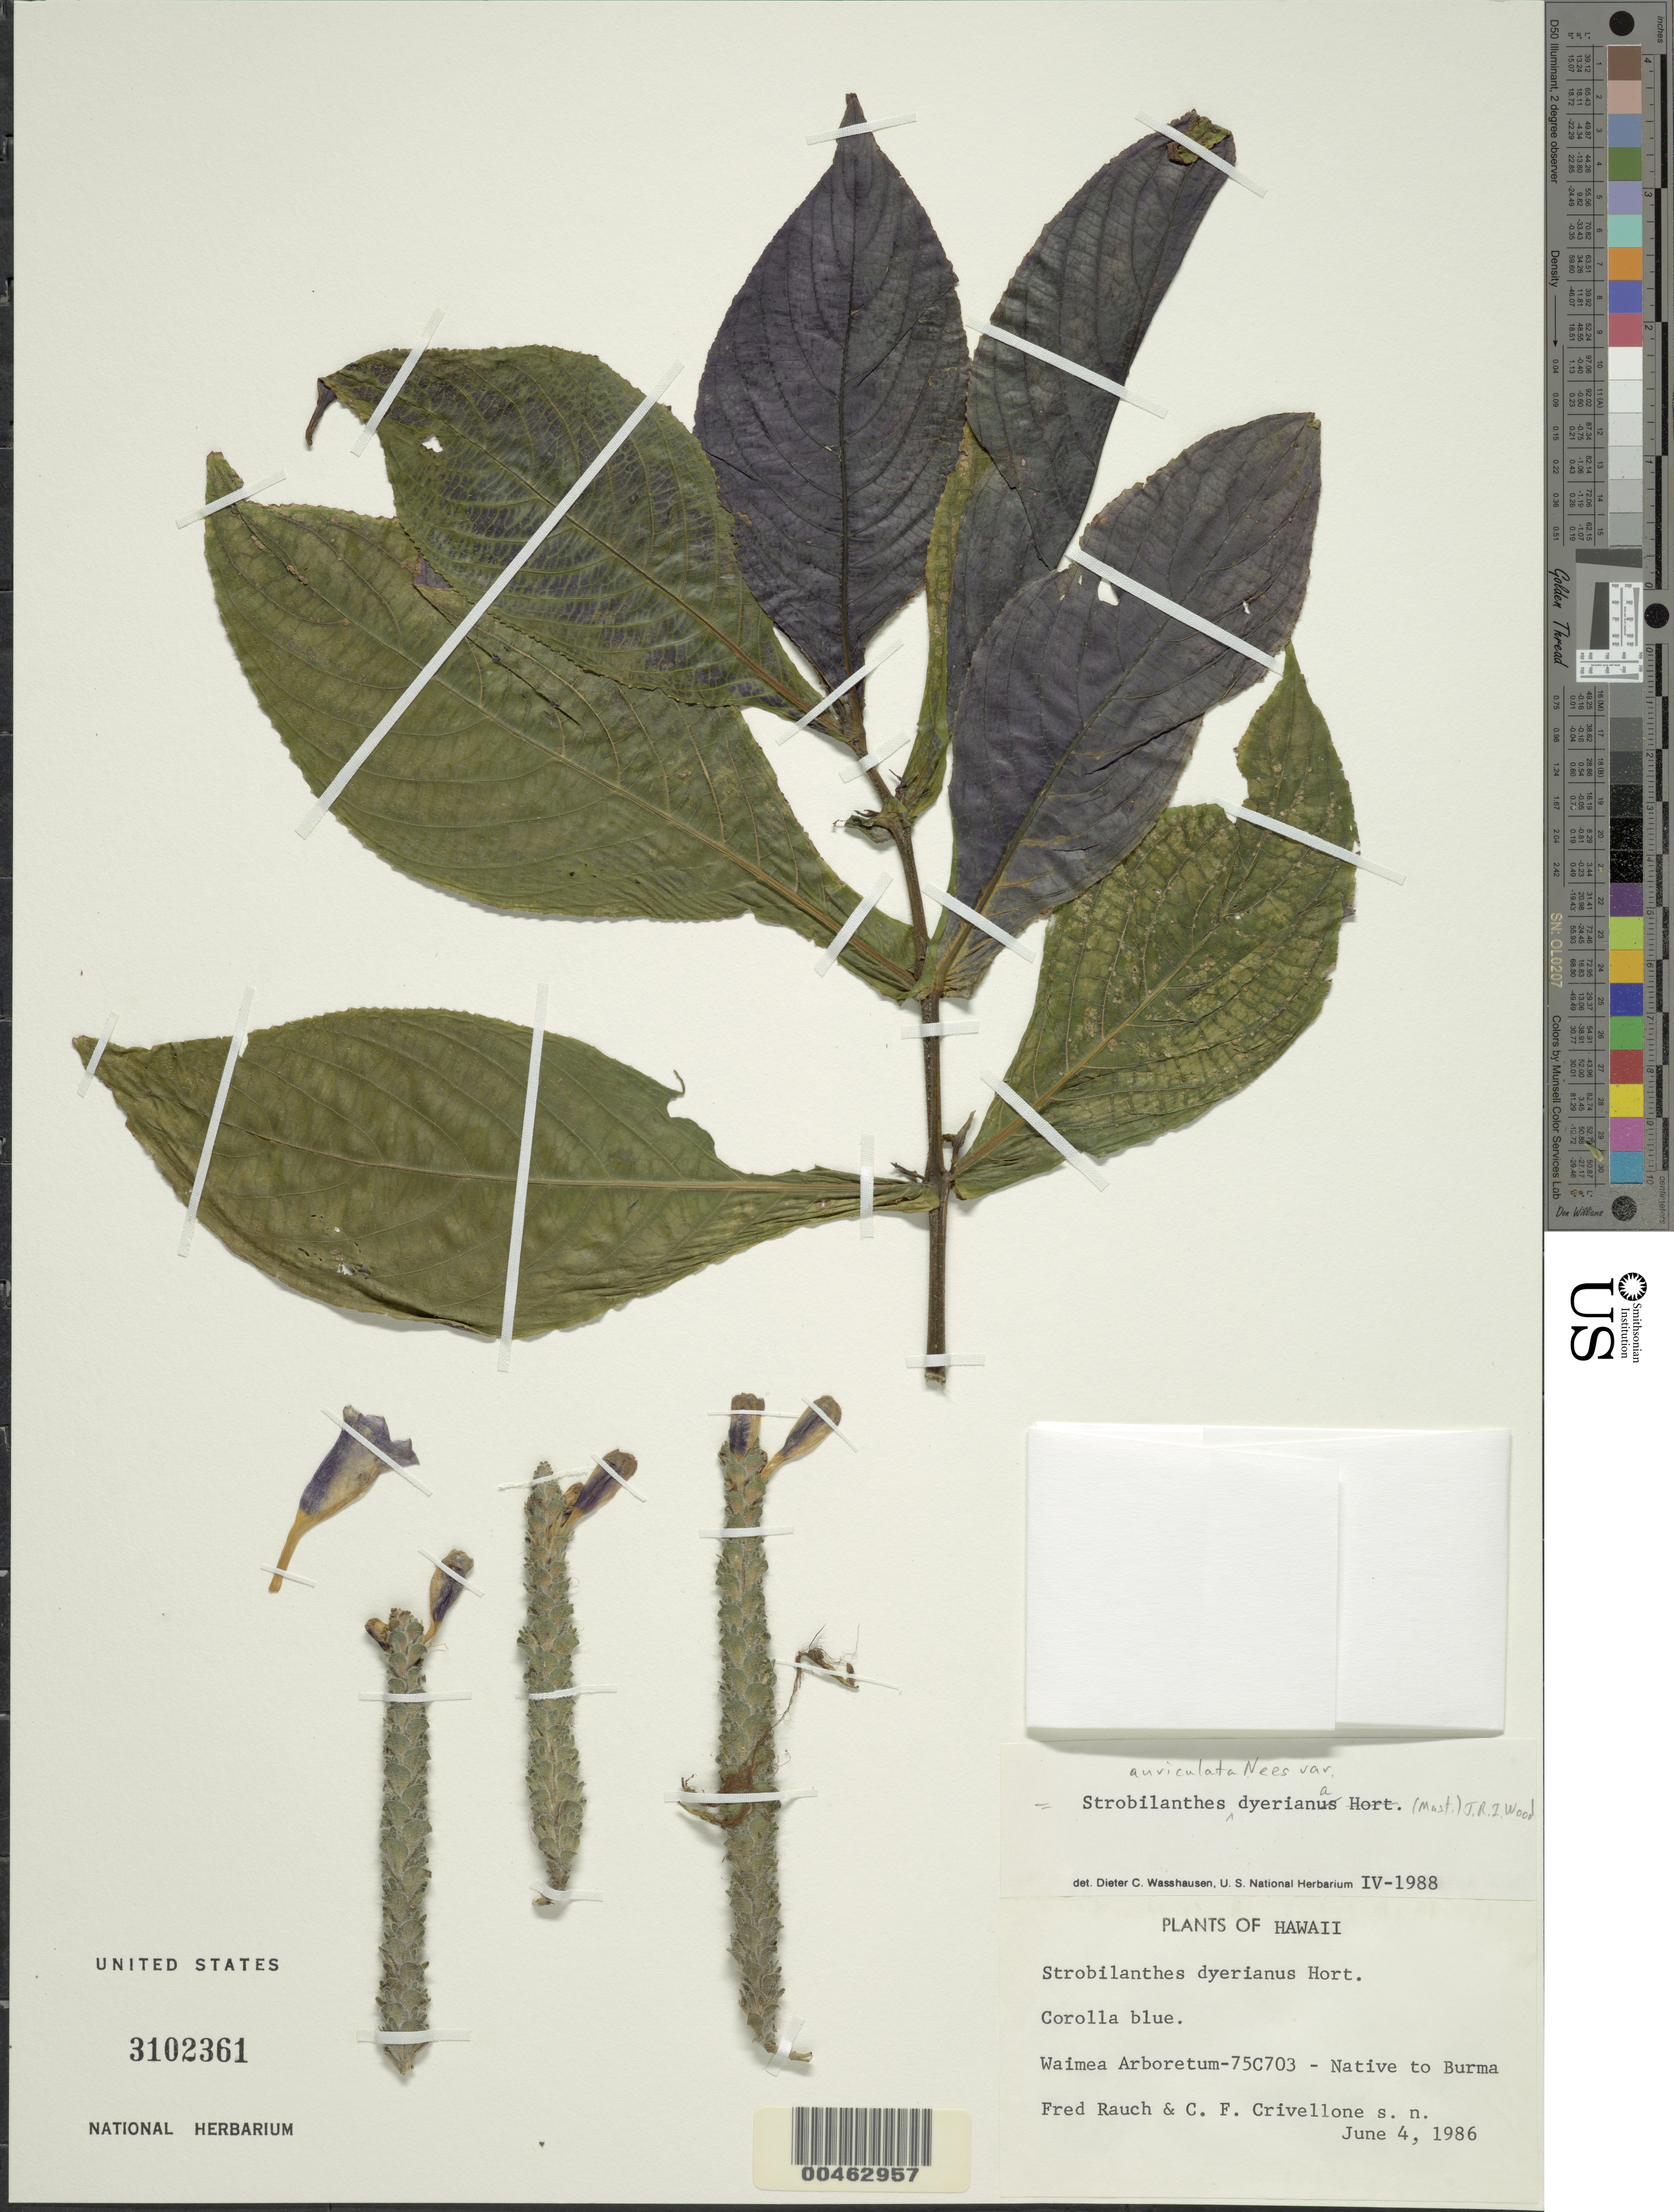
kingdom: Plantae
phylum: Tracheophyta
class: Magnoliopsida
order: Lamiales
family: Acanthaceae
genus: Strobilanthes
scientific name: Strobilanthes auriculata var. dyeriana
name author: (Mast.) J.R.I. Wood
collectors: F. Rauch & C. Crivellone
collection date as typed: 4 Jun 1986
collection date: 1986-06-04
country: United States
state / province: Hawaii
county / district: Honolulu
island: Oahu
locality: Waimea Arboretum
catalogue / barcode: US 3102361